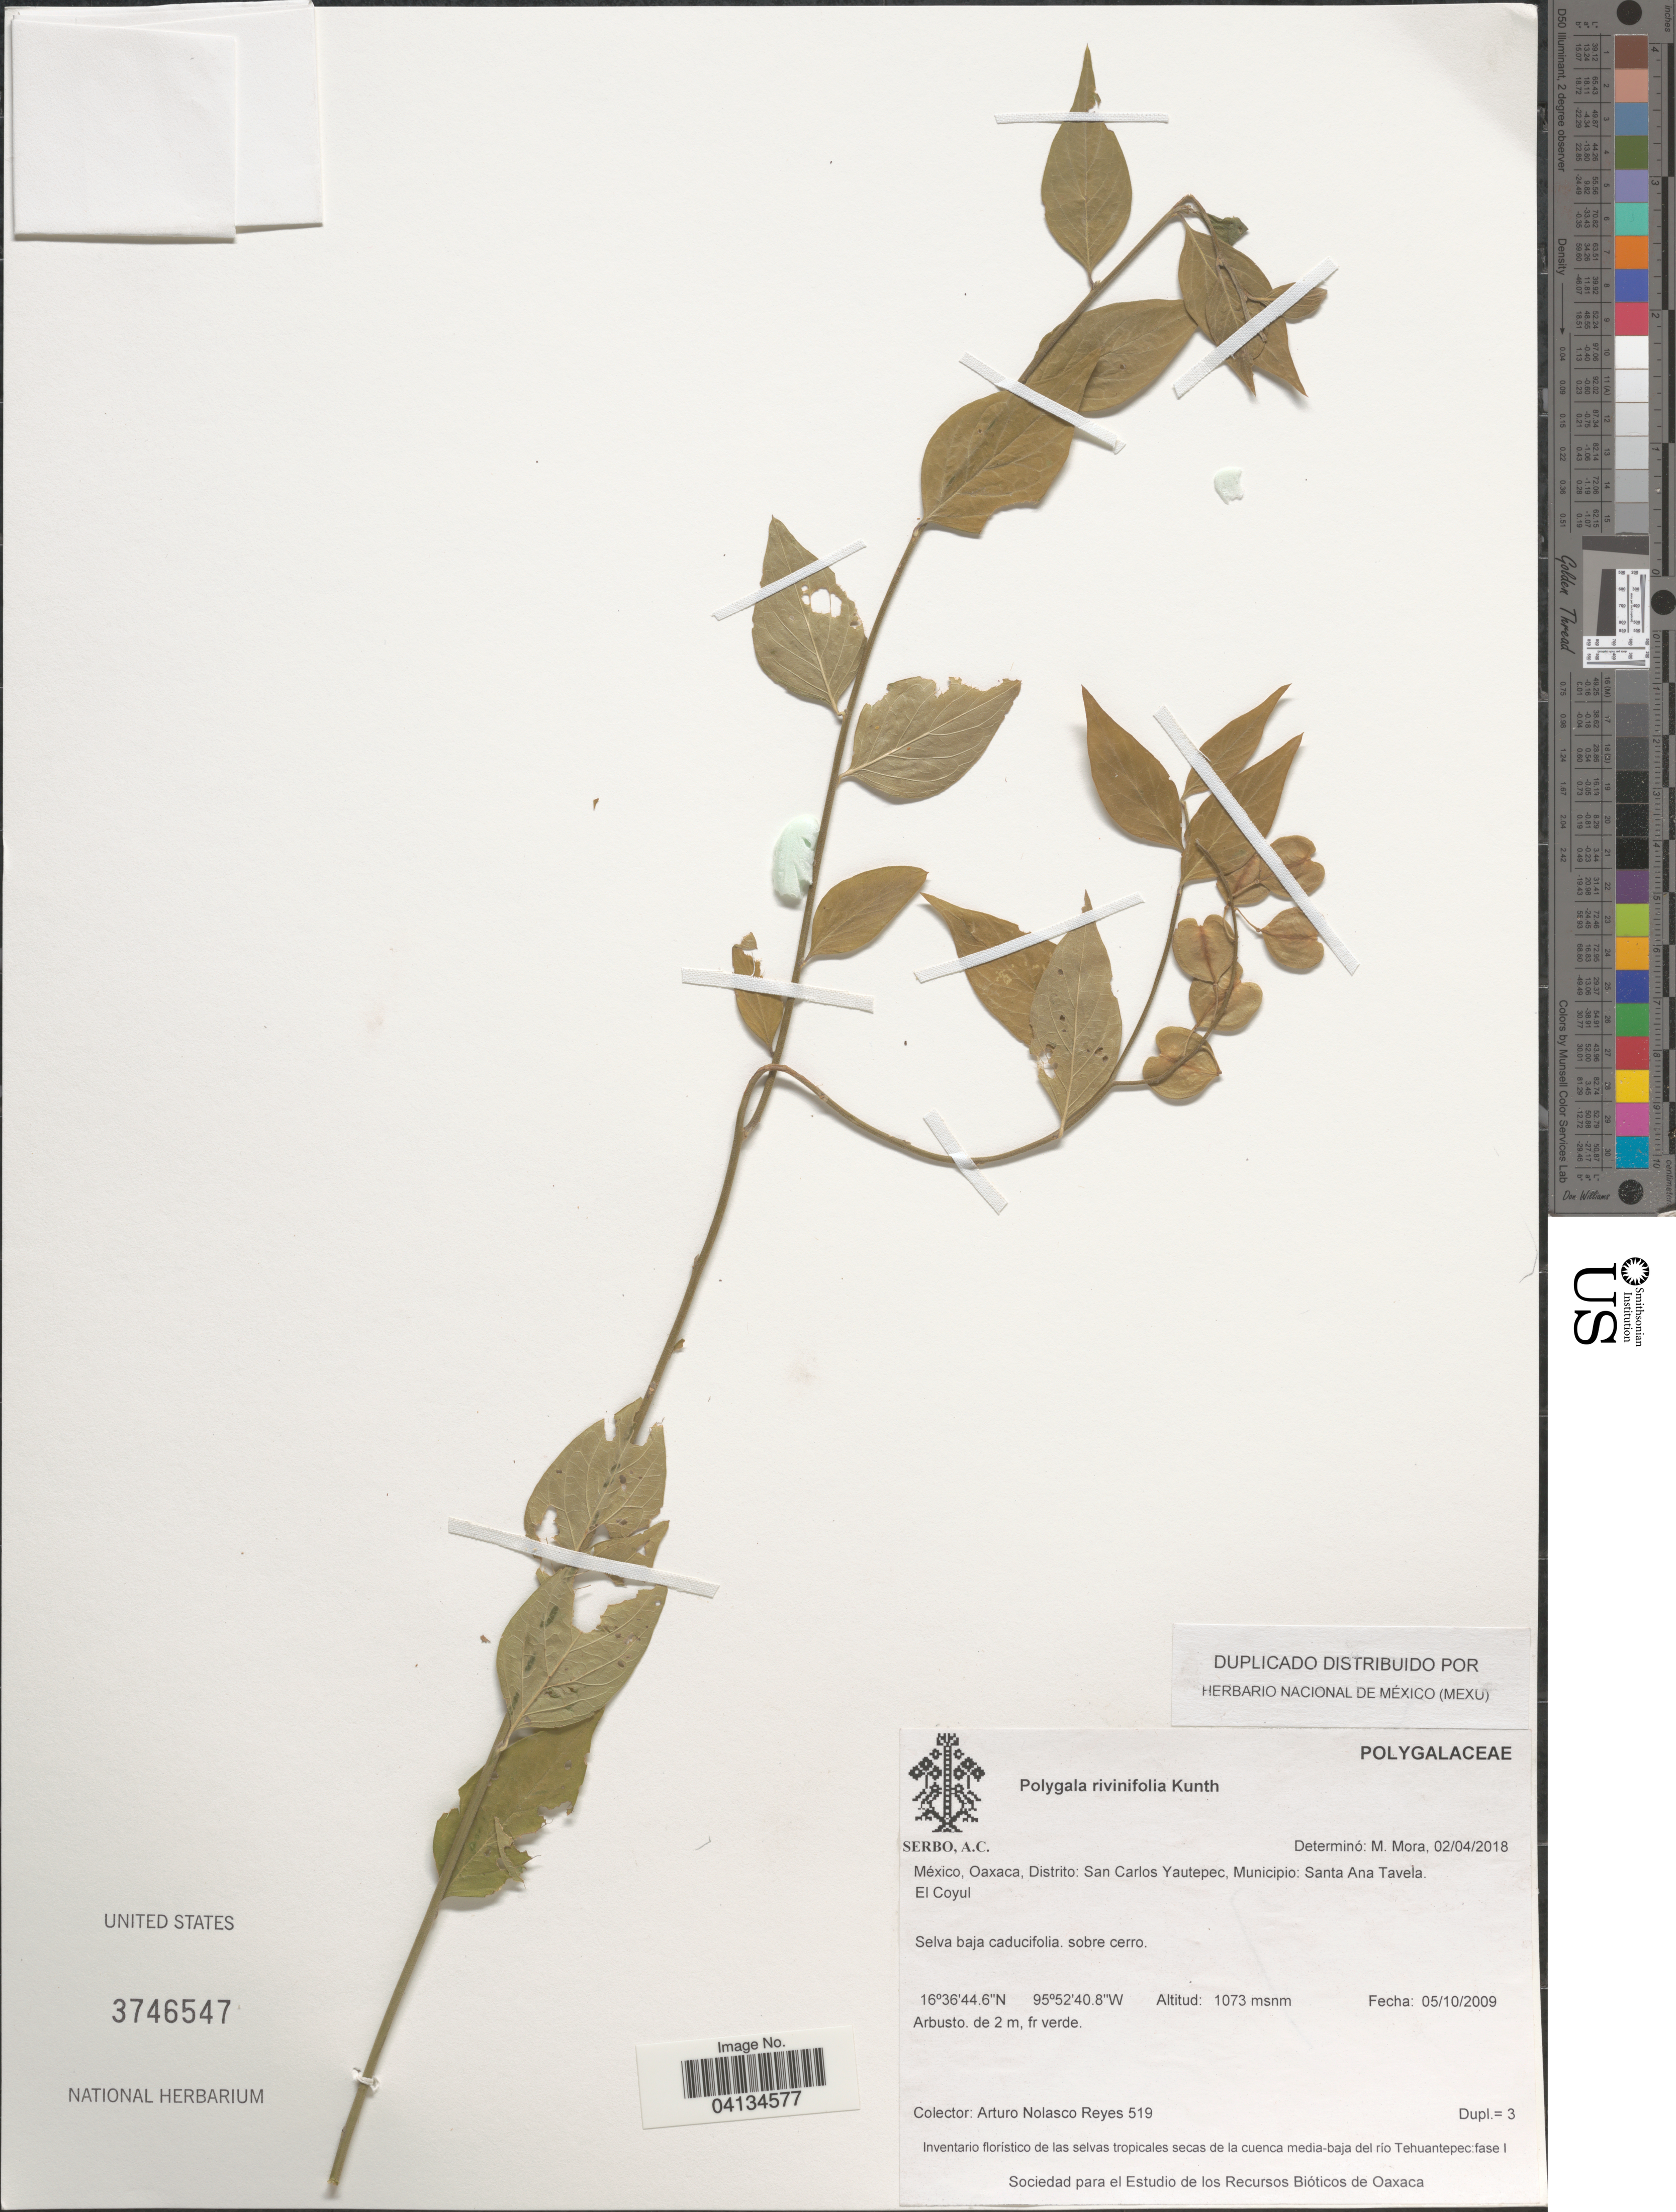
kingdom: Plantae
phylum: Tracheophyta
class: Magnoliopsida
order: Fabales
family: Polygalaceae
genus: Hebecarpa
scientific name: Hebecarpa rivinifolia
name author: (Kunth) J.R. Abbott & J.F.B. Pastore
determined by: Strong, Mark T., (BOT), Smithsonian Institution - National Museum of Natural History (UNITED STATES)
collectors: A. Nolasco Reyes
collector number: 519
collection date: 2009-10-05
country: Mexico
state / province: Oaxaca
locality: Distrito: San Carlos Yautepec, Municipio: Santa Ana Tavela. El Coyul.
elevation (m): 1073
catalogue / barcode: US 3746547